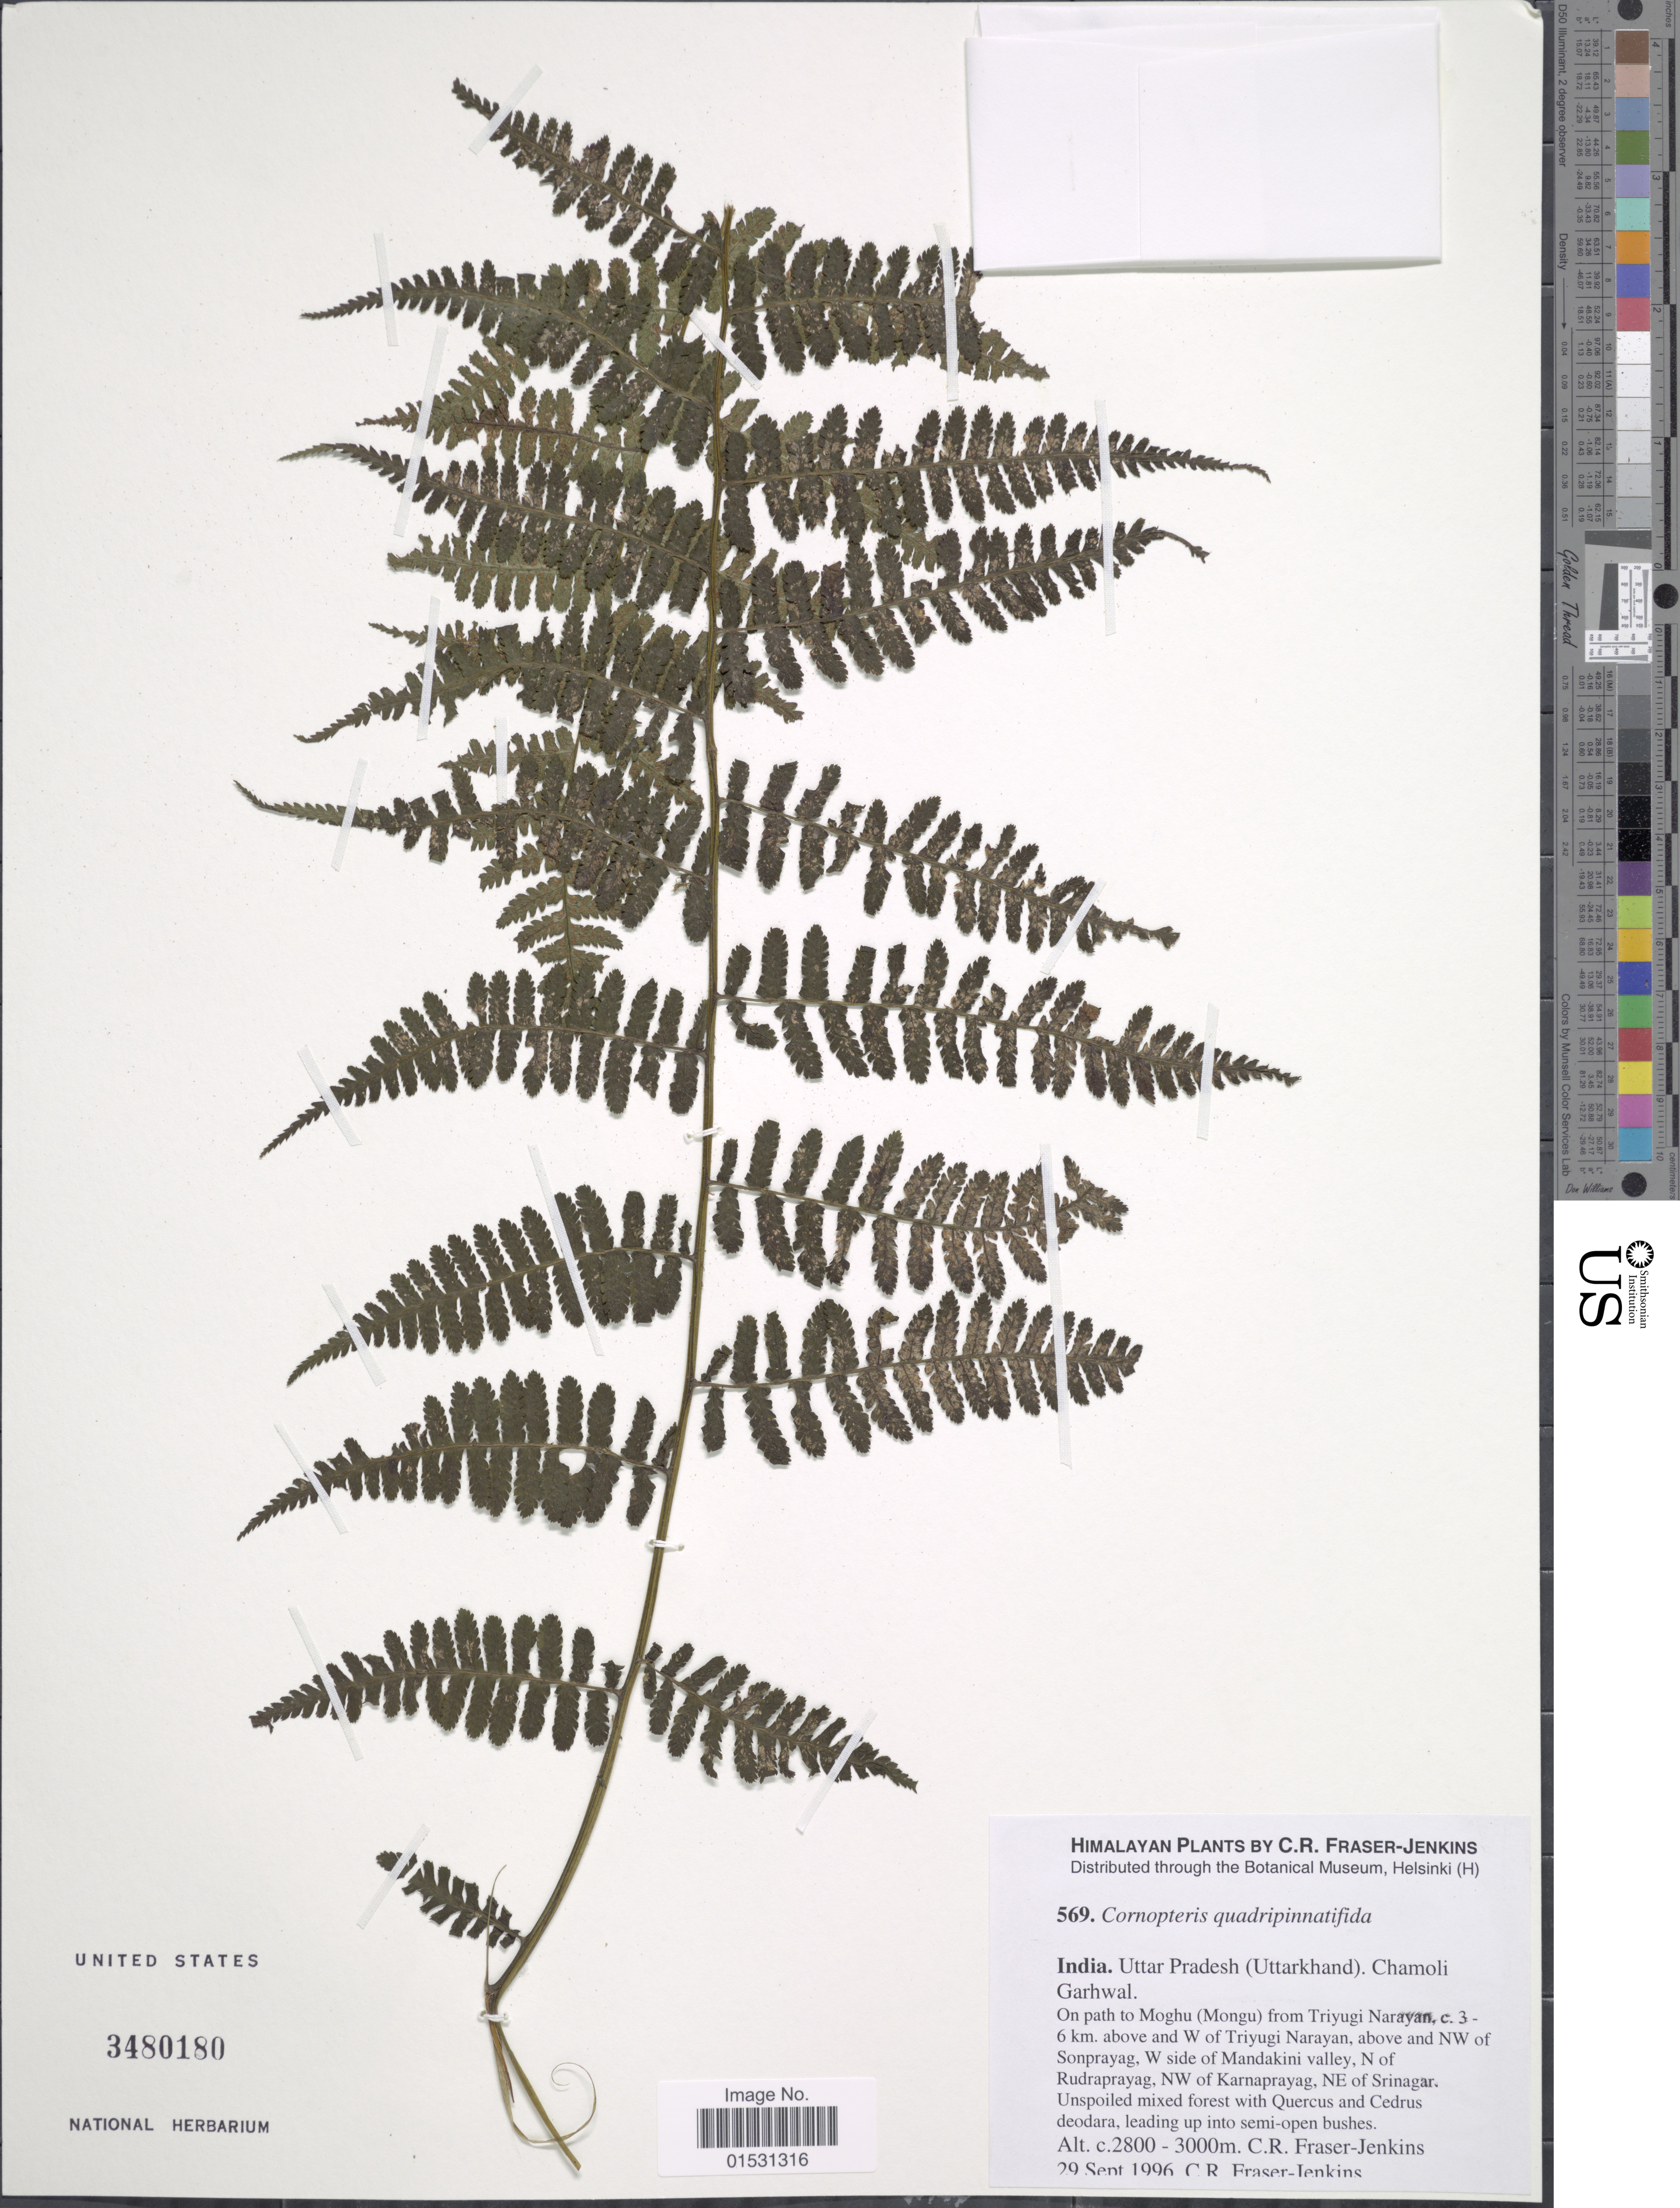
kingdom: Plantae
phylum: Tracheophyta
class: Polypodiopsida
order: Polypodiales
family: Athyriaceae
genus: Athyrium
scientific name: Athyrium sp.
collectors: C. R. Fraser-Jenkins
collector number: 569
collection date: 1996-09-29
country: India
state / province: Uttar Pradesh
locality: Himalayan. Uttarkhand. Chamoli Garhwal. On path to Moghu (Mongu) from Triyugi Narayan, c. 3-6 km. above and W of Triyugi Narayan, above and NW of Sonprayag. W side of Mandakini valley, N of Rudraprayag, NW of Karnaprayag., NE of Srinagar.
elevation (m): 2800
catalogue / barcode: US 3480180